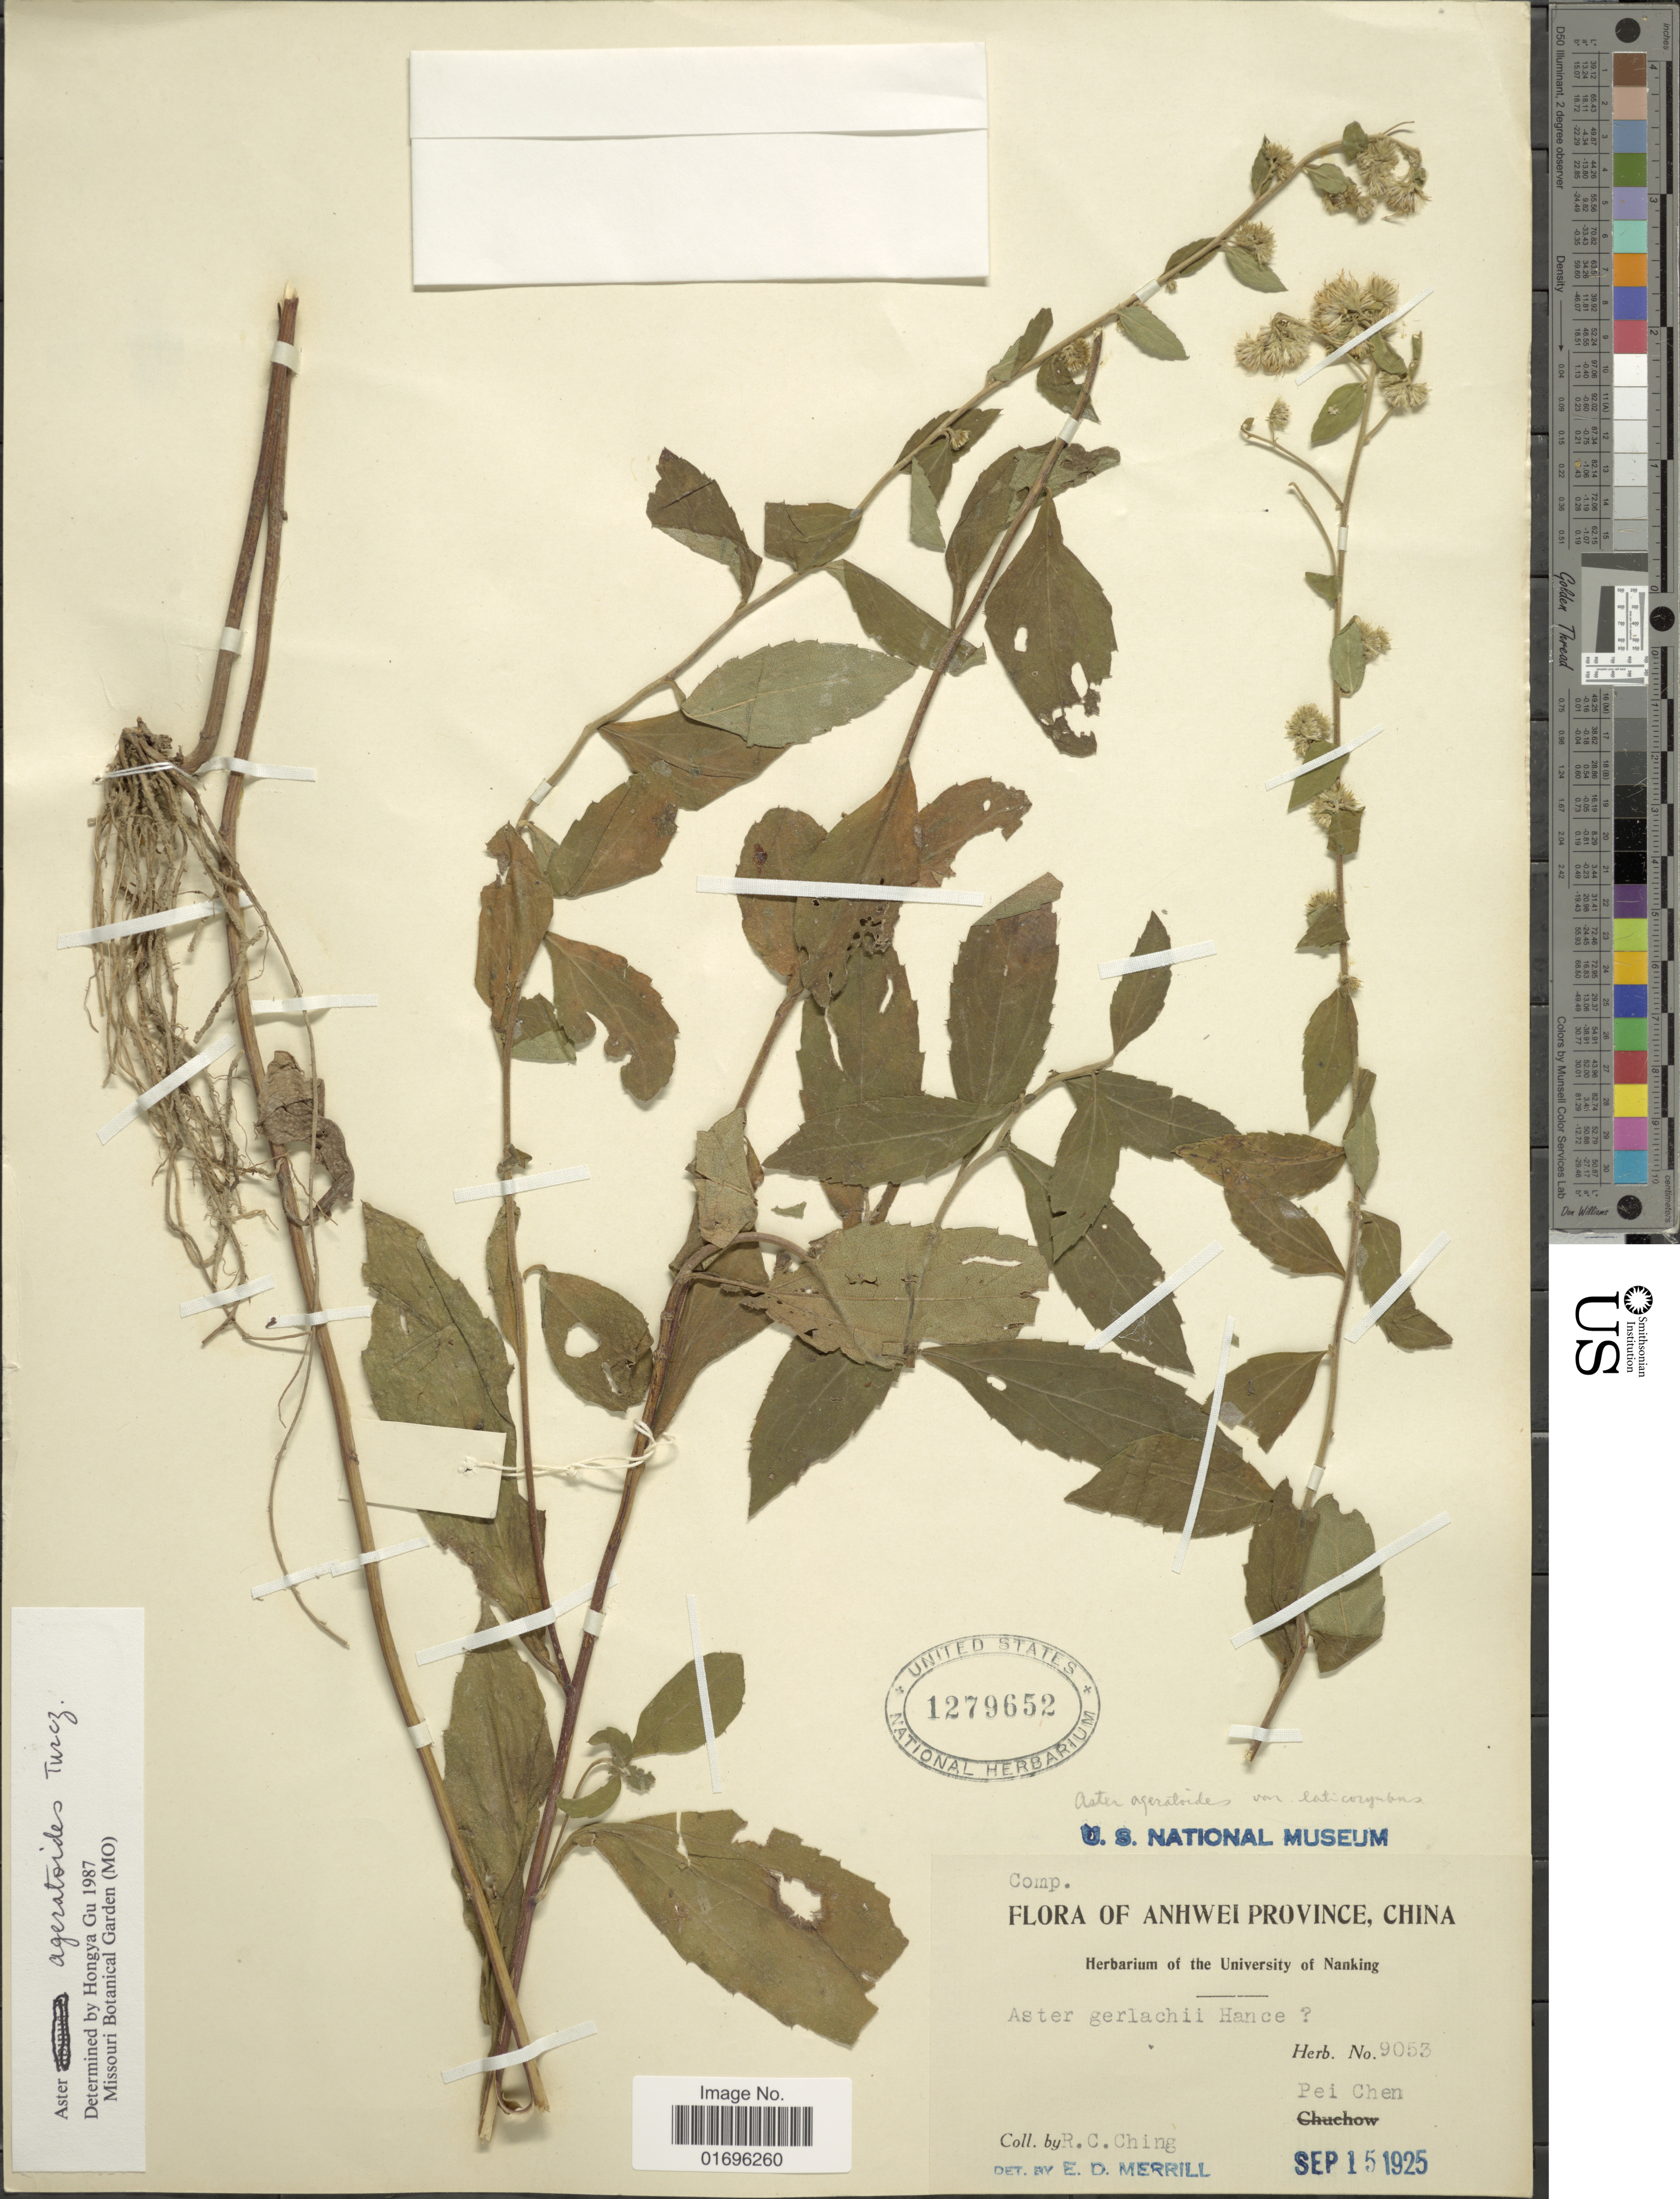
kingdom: Plantae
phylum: Tracheophyta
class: Magnoliopsida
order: Asterales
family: Asteraceae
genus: Aster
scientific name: Aster ageratoides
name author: Turcz.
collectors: R. C. Ching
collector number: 9053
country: China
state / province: Anhui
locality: Anhwei Province. Pei Chen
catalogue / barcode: US 1279652